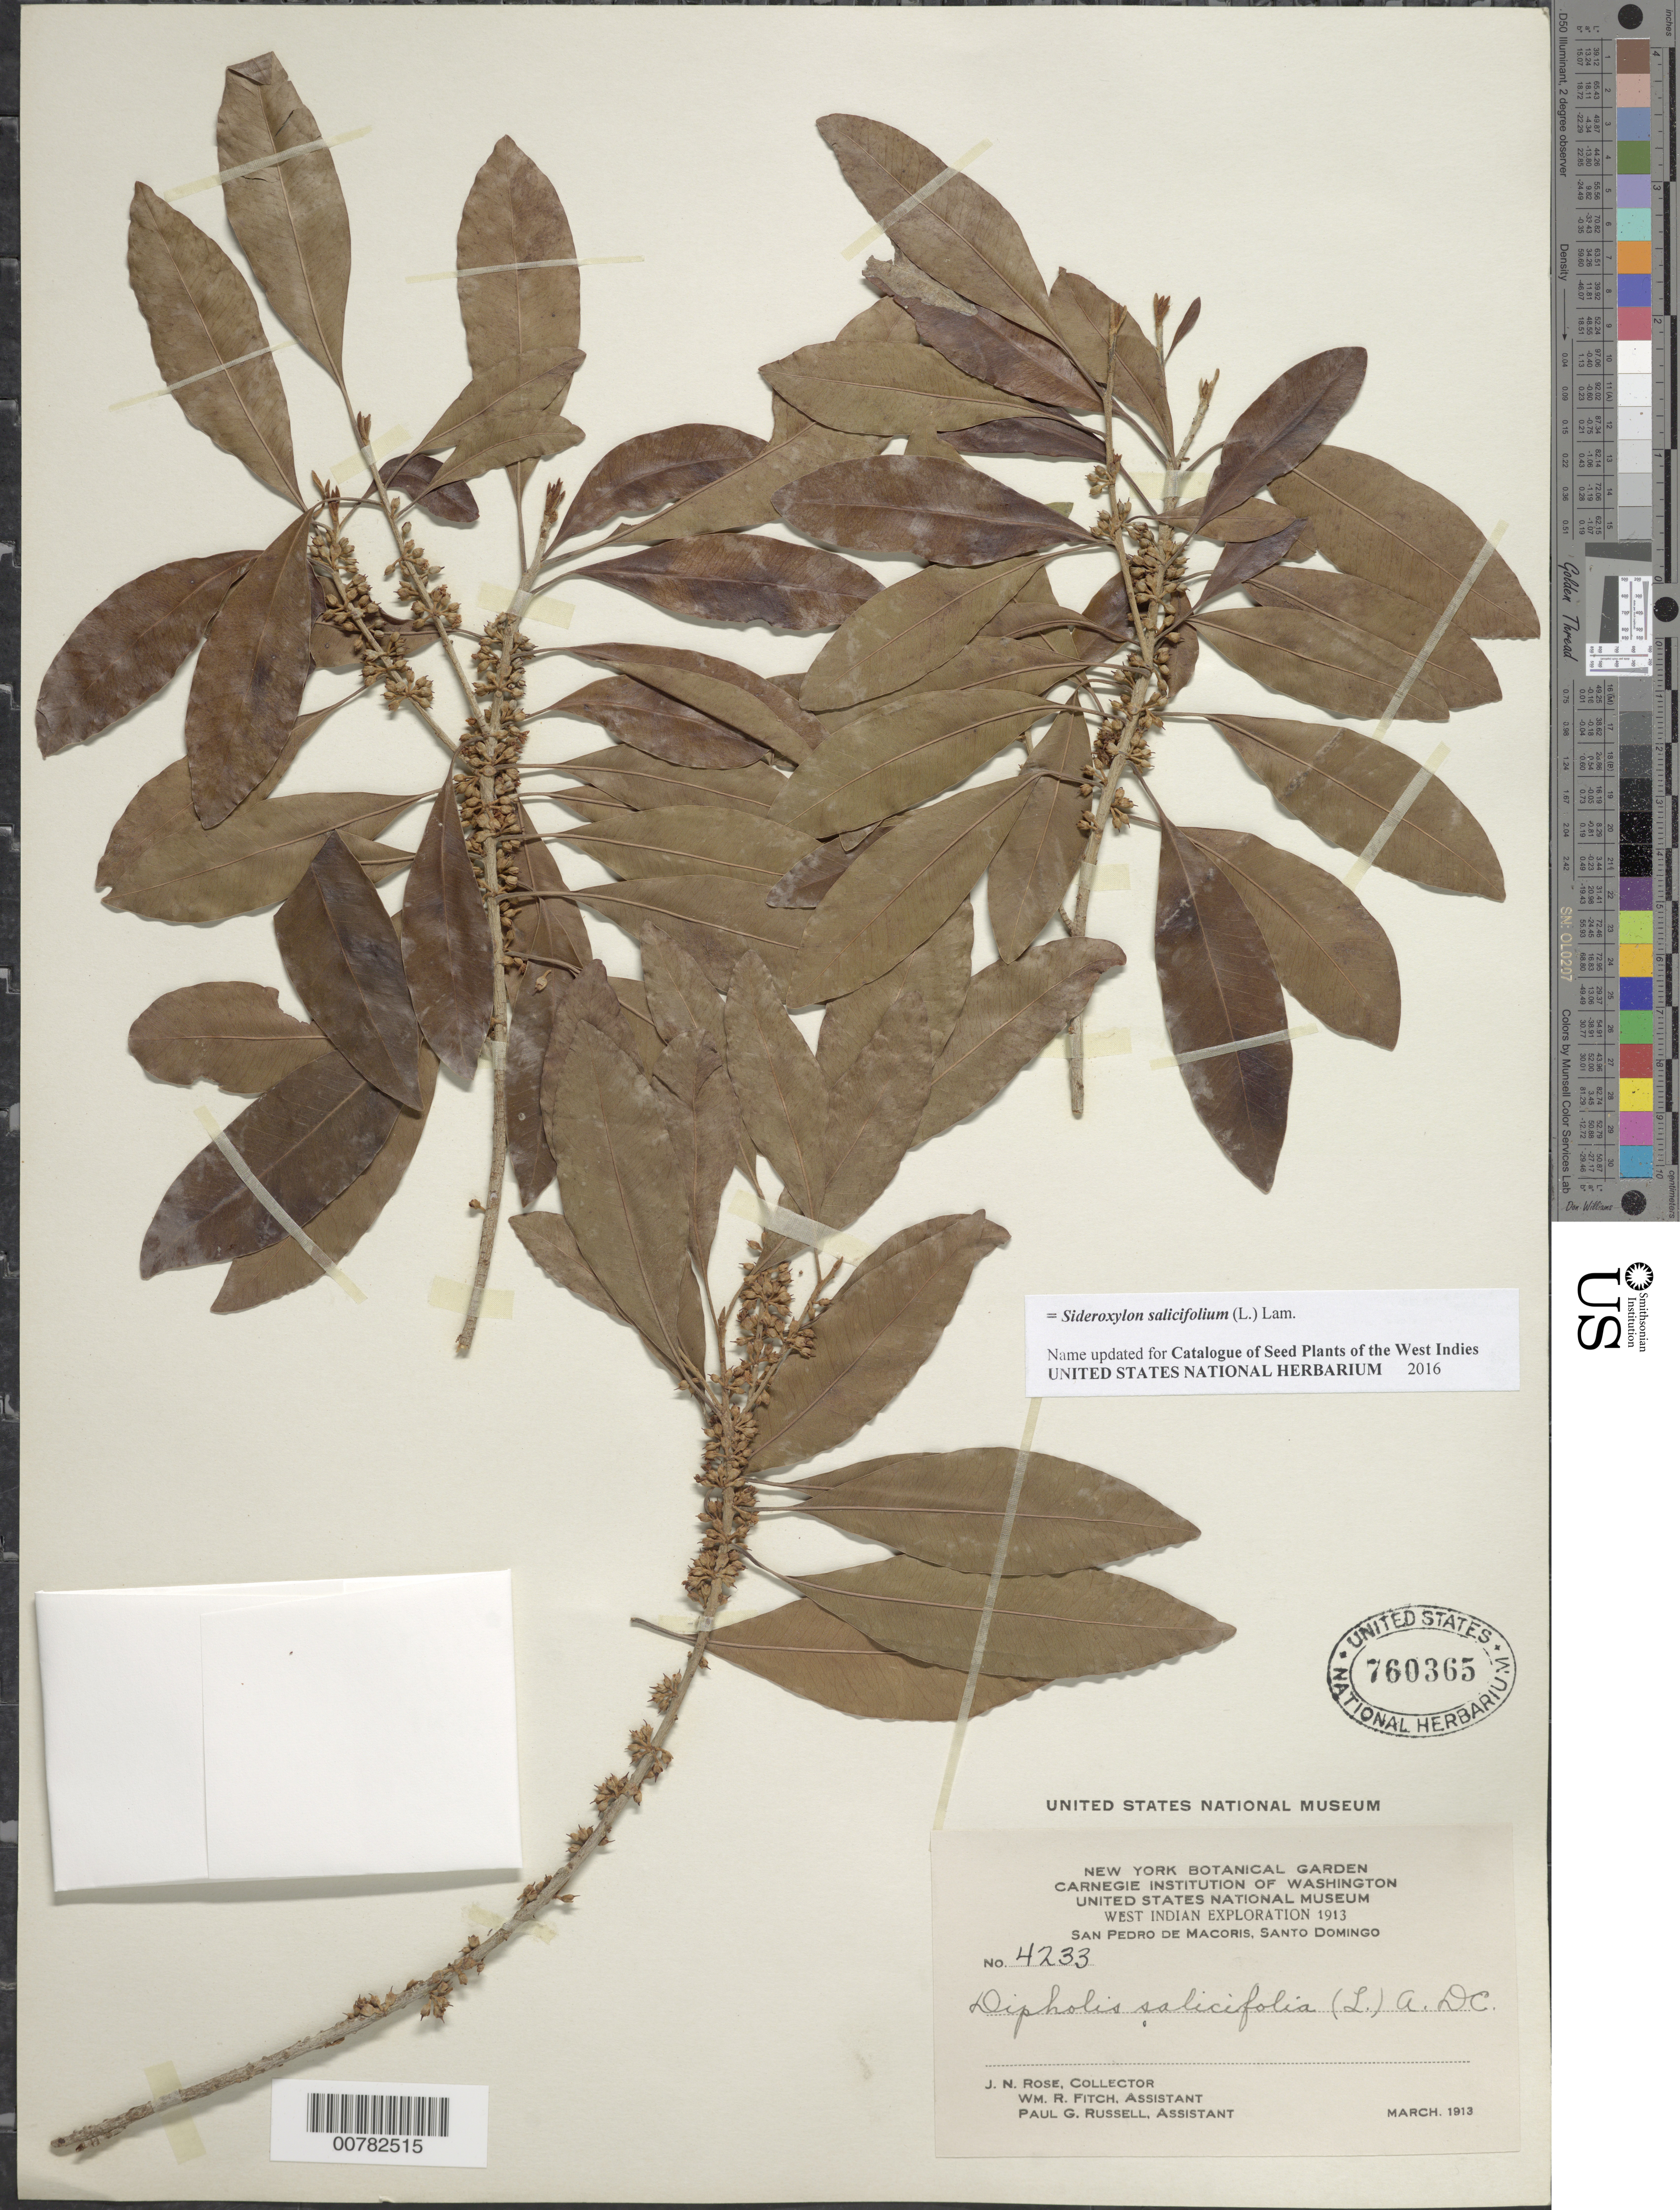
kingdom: Plantae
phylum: Tracheophyta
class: Magnoliopsida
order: Ericales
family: Sapotaceae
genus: Sideroxylon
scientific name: Sideroxylon salicifolium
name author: (L.) Lam.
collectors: J. N. Rose, W. R. Fitch & P. G. Russell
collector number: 4233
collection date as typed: Mar 1913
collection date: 1913-03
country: Dominican Republic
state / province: San Pedro de Macoris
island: Hispaniola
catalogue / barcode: US 760365